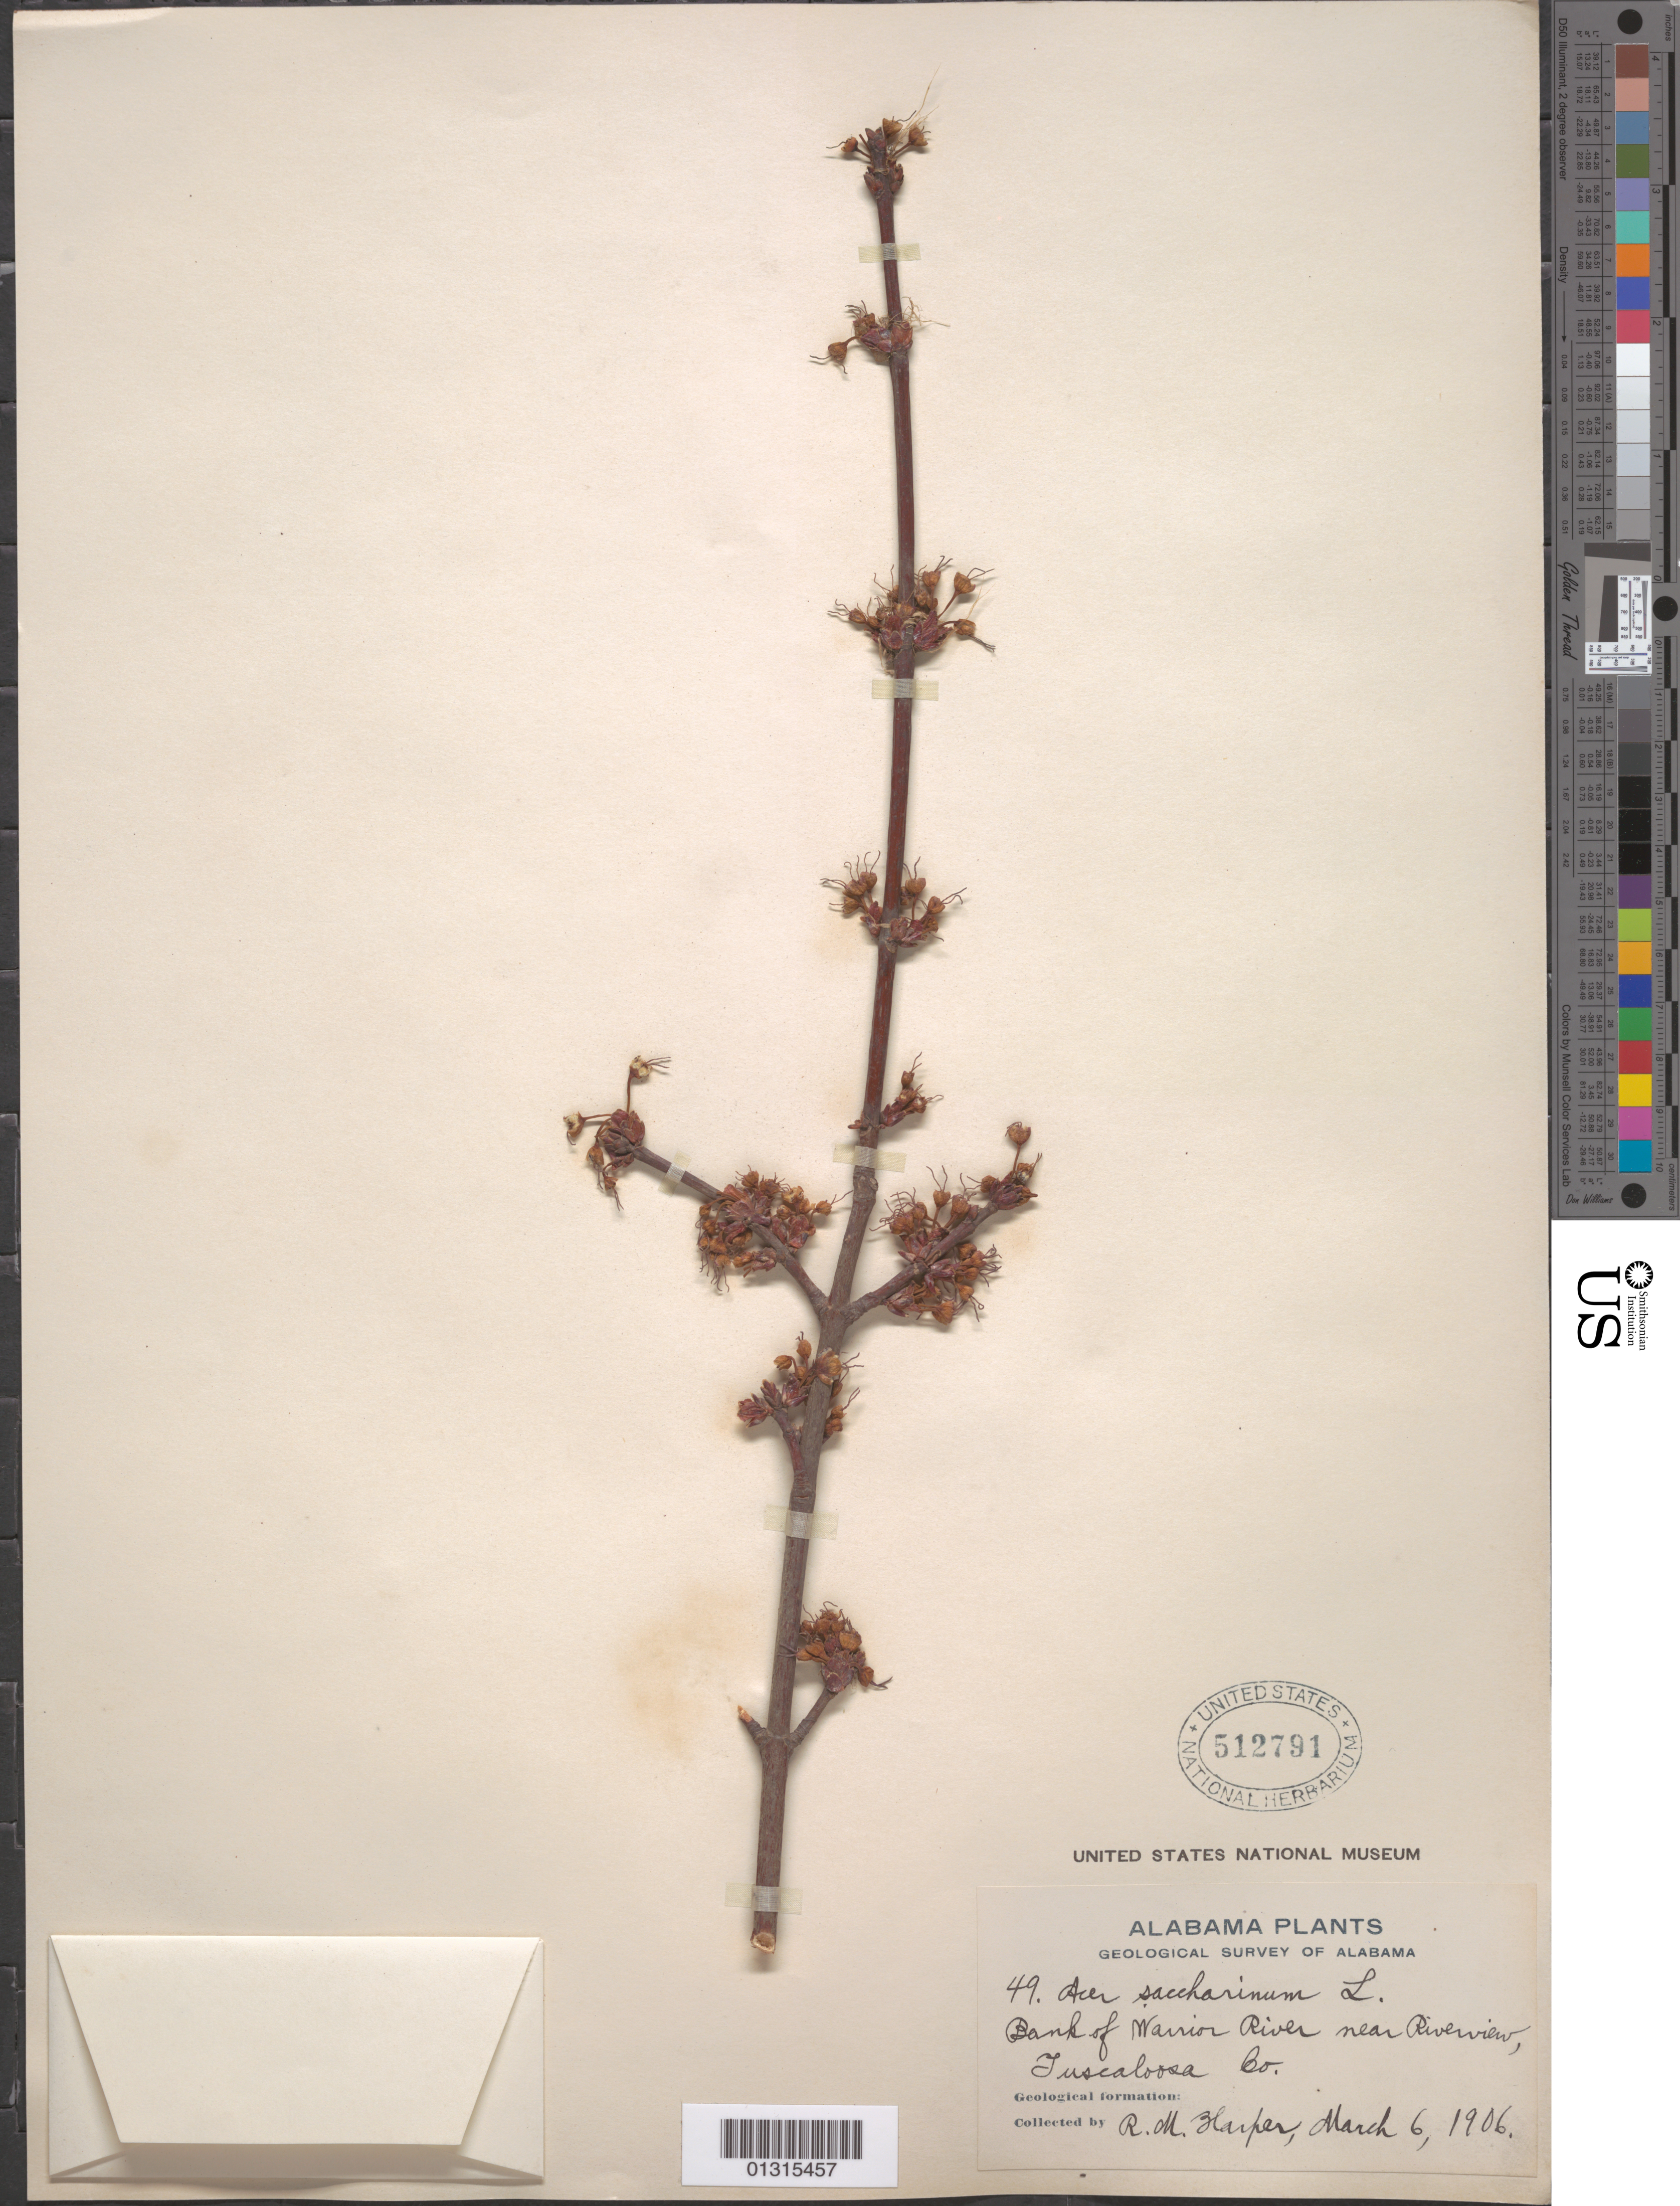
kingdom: Plantae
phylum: Tracheophyta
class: Magnoliopsida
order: Sapindales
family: Sapindaceae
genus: Acer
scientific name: Acer saccharinum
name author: L.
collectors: R. M. Harper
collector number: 49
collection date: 1906-03-06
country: United States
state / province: Alabama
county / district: Tuscaloosa County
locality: Tuscaloosa County, bank of Warrior River, near Riverview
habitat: Bank of river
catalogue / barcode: US 512791